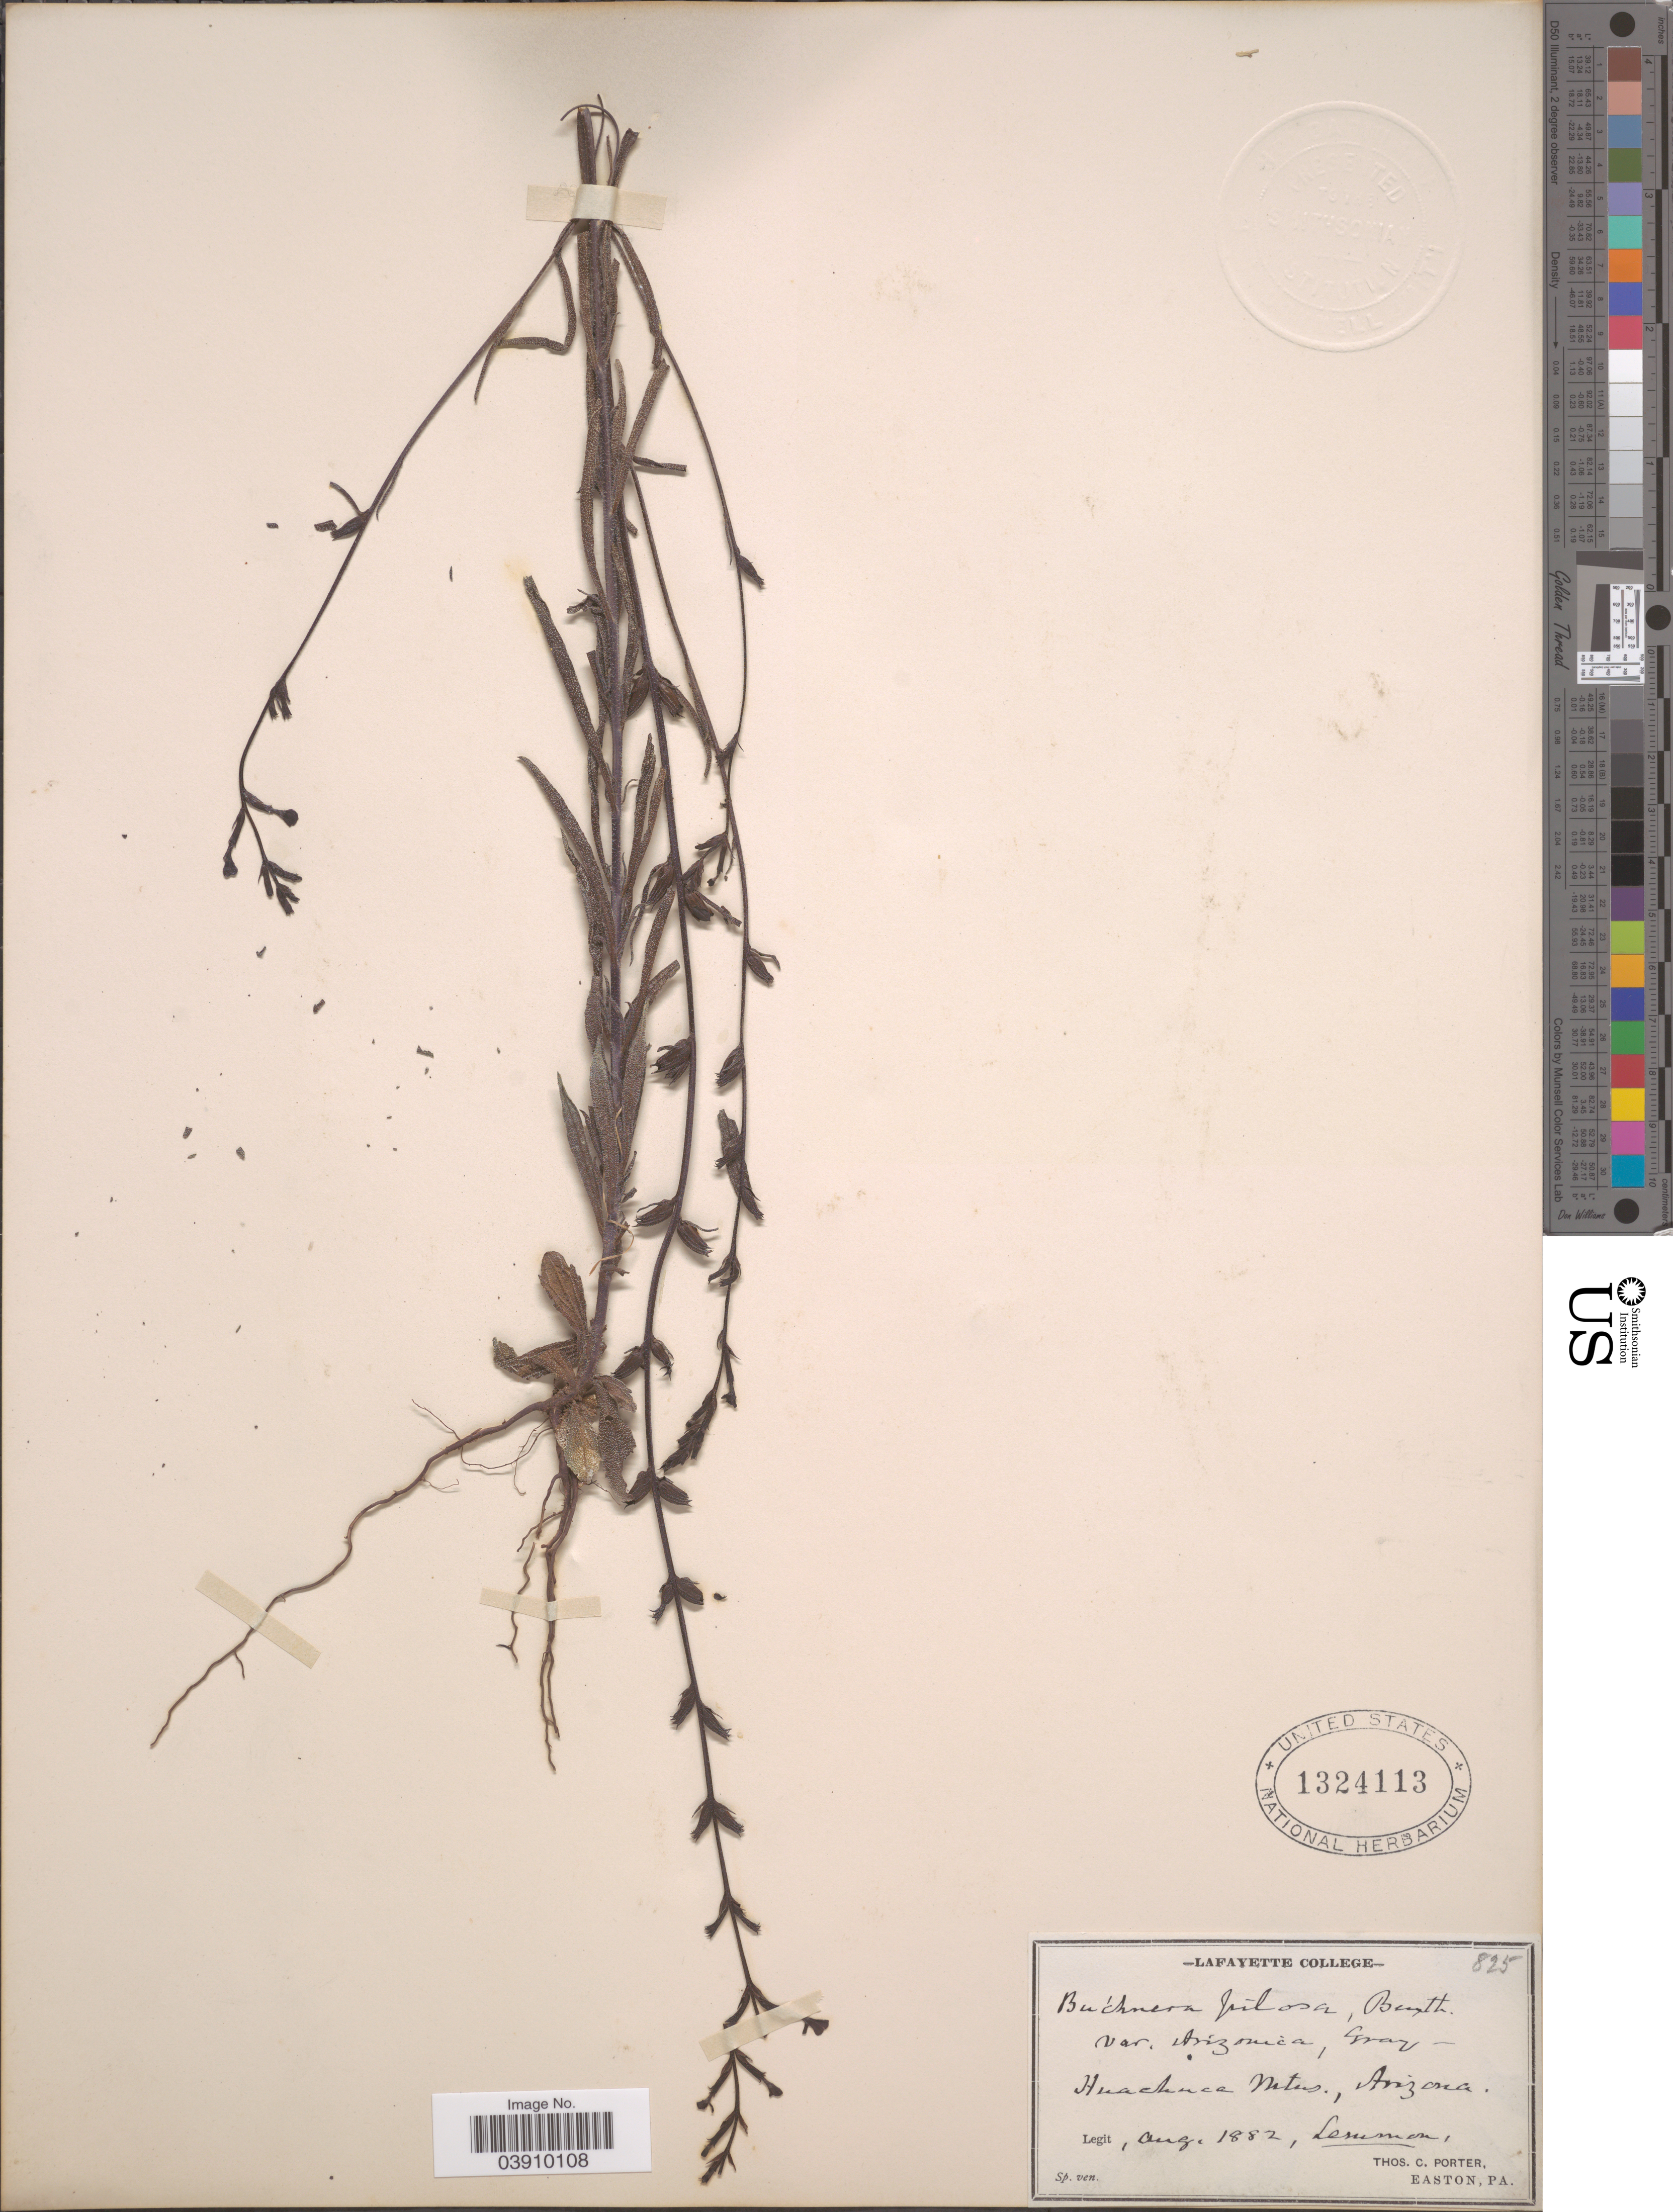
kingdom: Plantae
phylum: Tracheophyta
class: Magnoliopsida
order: Lamiales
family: Orobanchaceae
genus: Buchnera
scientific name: Buchnera pilosa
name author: Benth.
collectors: -- Lemmon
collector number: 825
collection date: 1882-08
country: United States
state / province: Arizona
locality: Huachuca Mts.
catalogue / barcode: US 1324113